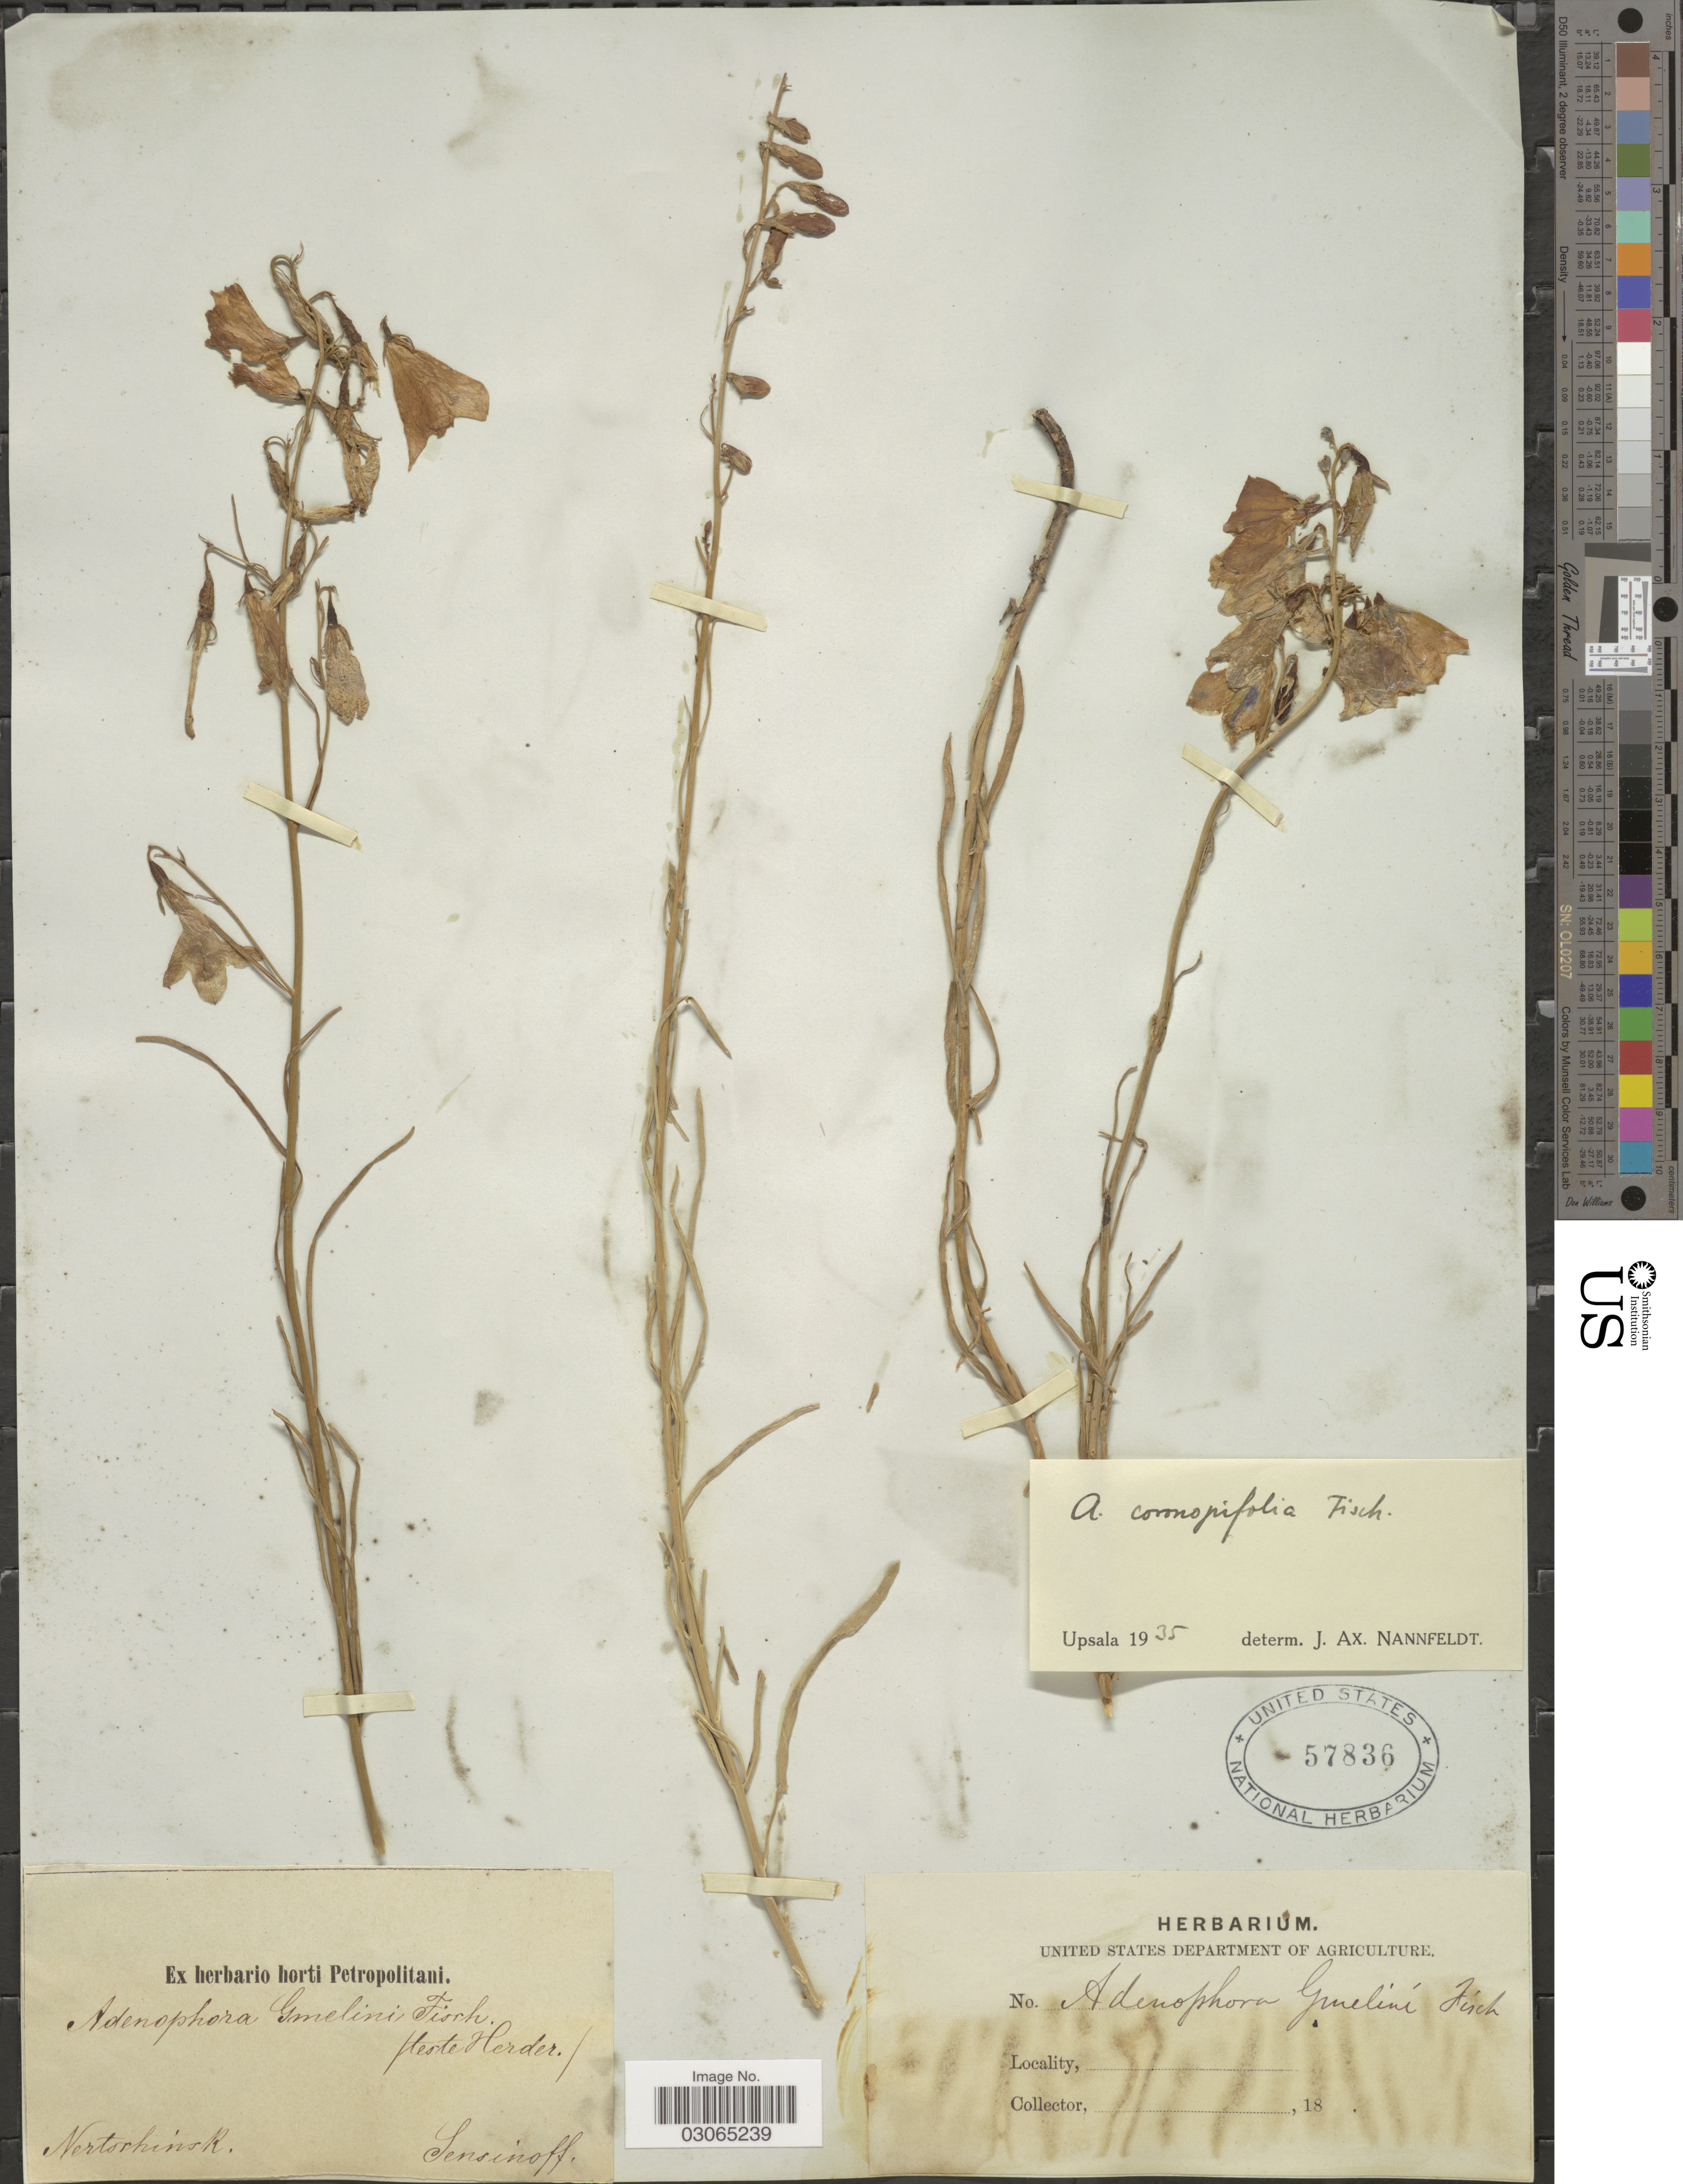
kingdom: Plantae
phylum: Tracheophyta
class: Magnoliopsida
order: Asterales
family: Campanulaceae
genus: Adenophora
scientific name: Adenophora coronopifolia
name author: Fisch.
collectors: Sensinoff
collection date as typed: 18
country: Russian Federation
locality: Nertschinsk.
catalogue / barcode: US 57836